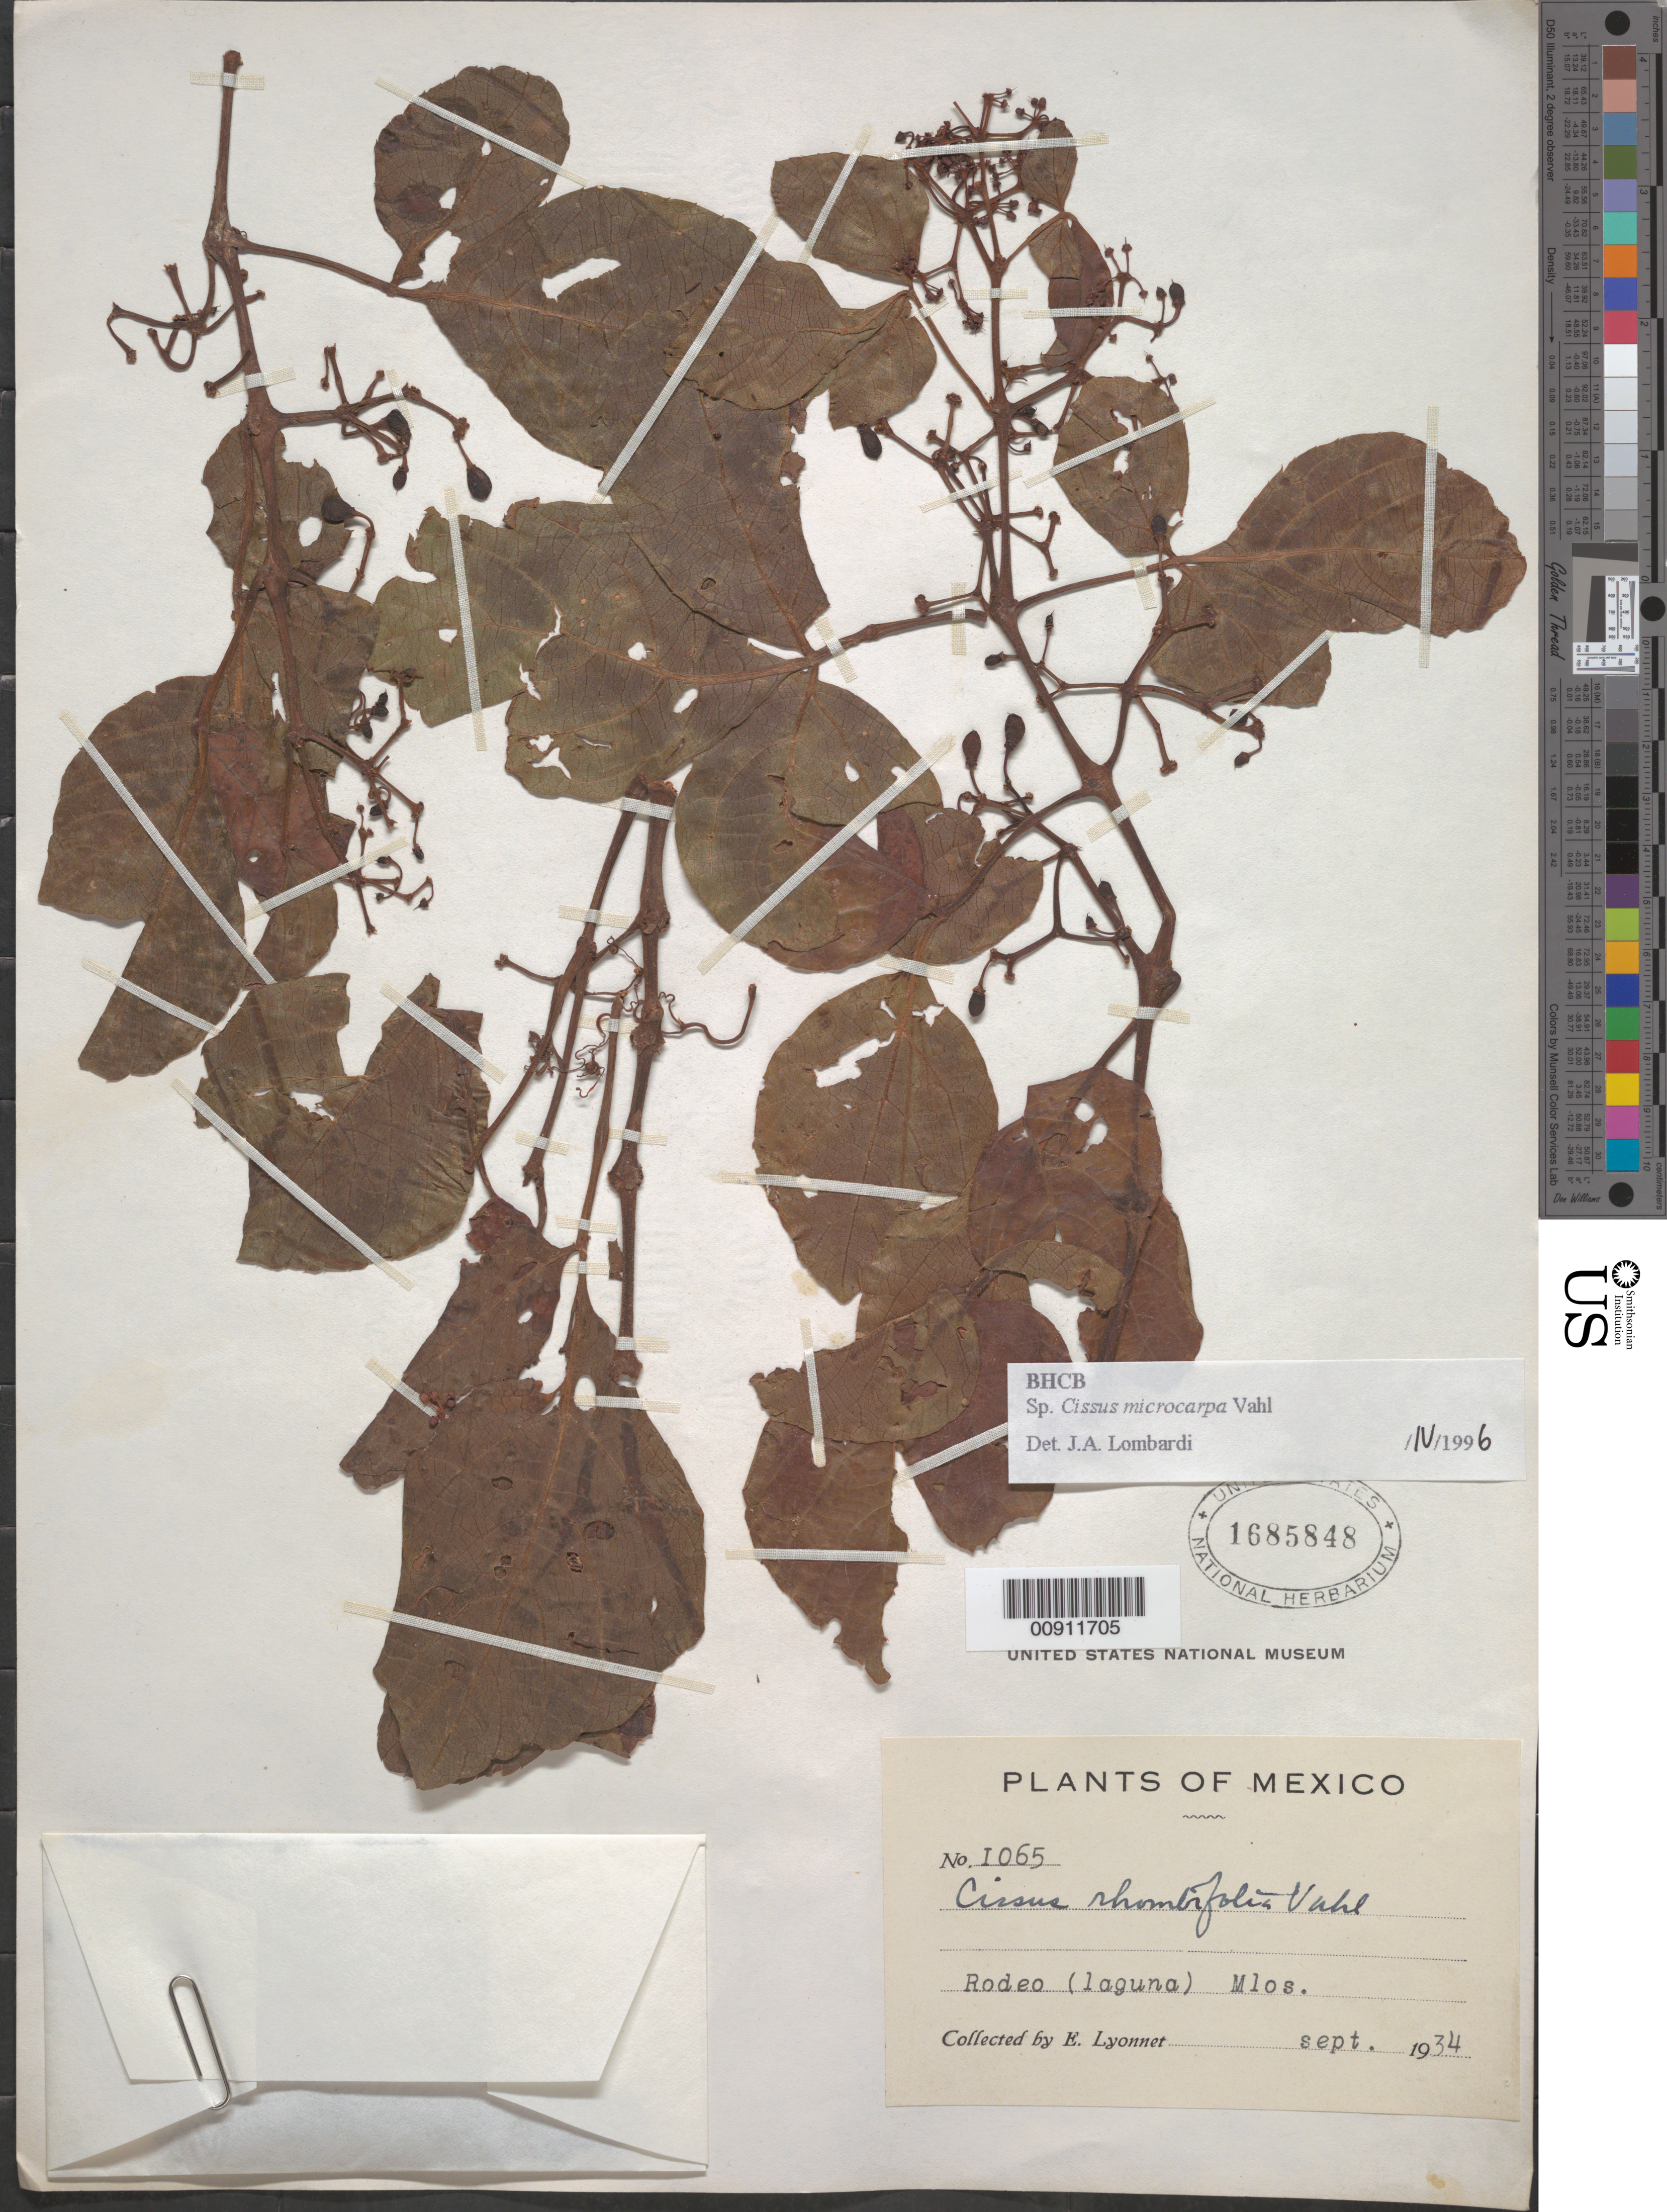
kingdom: Plantae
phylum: Tracheophyta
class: Magnoliopsida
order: Vitales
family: Vitaceae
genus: Cissus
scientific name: Cissus microcarpa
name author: Vahl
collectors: Bro. E. Lyonnet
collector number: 1065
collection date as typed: Sep 1934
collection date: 1934-09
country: Mexico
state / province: Morelos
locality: Rodeo (laguna) Morelos.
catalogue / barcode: US 1685848